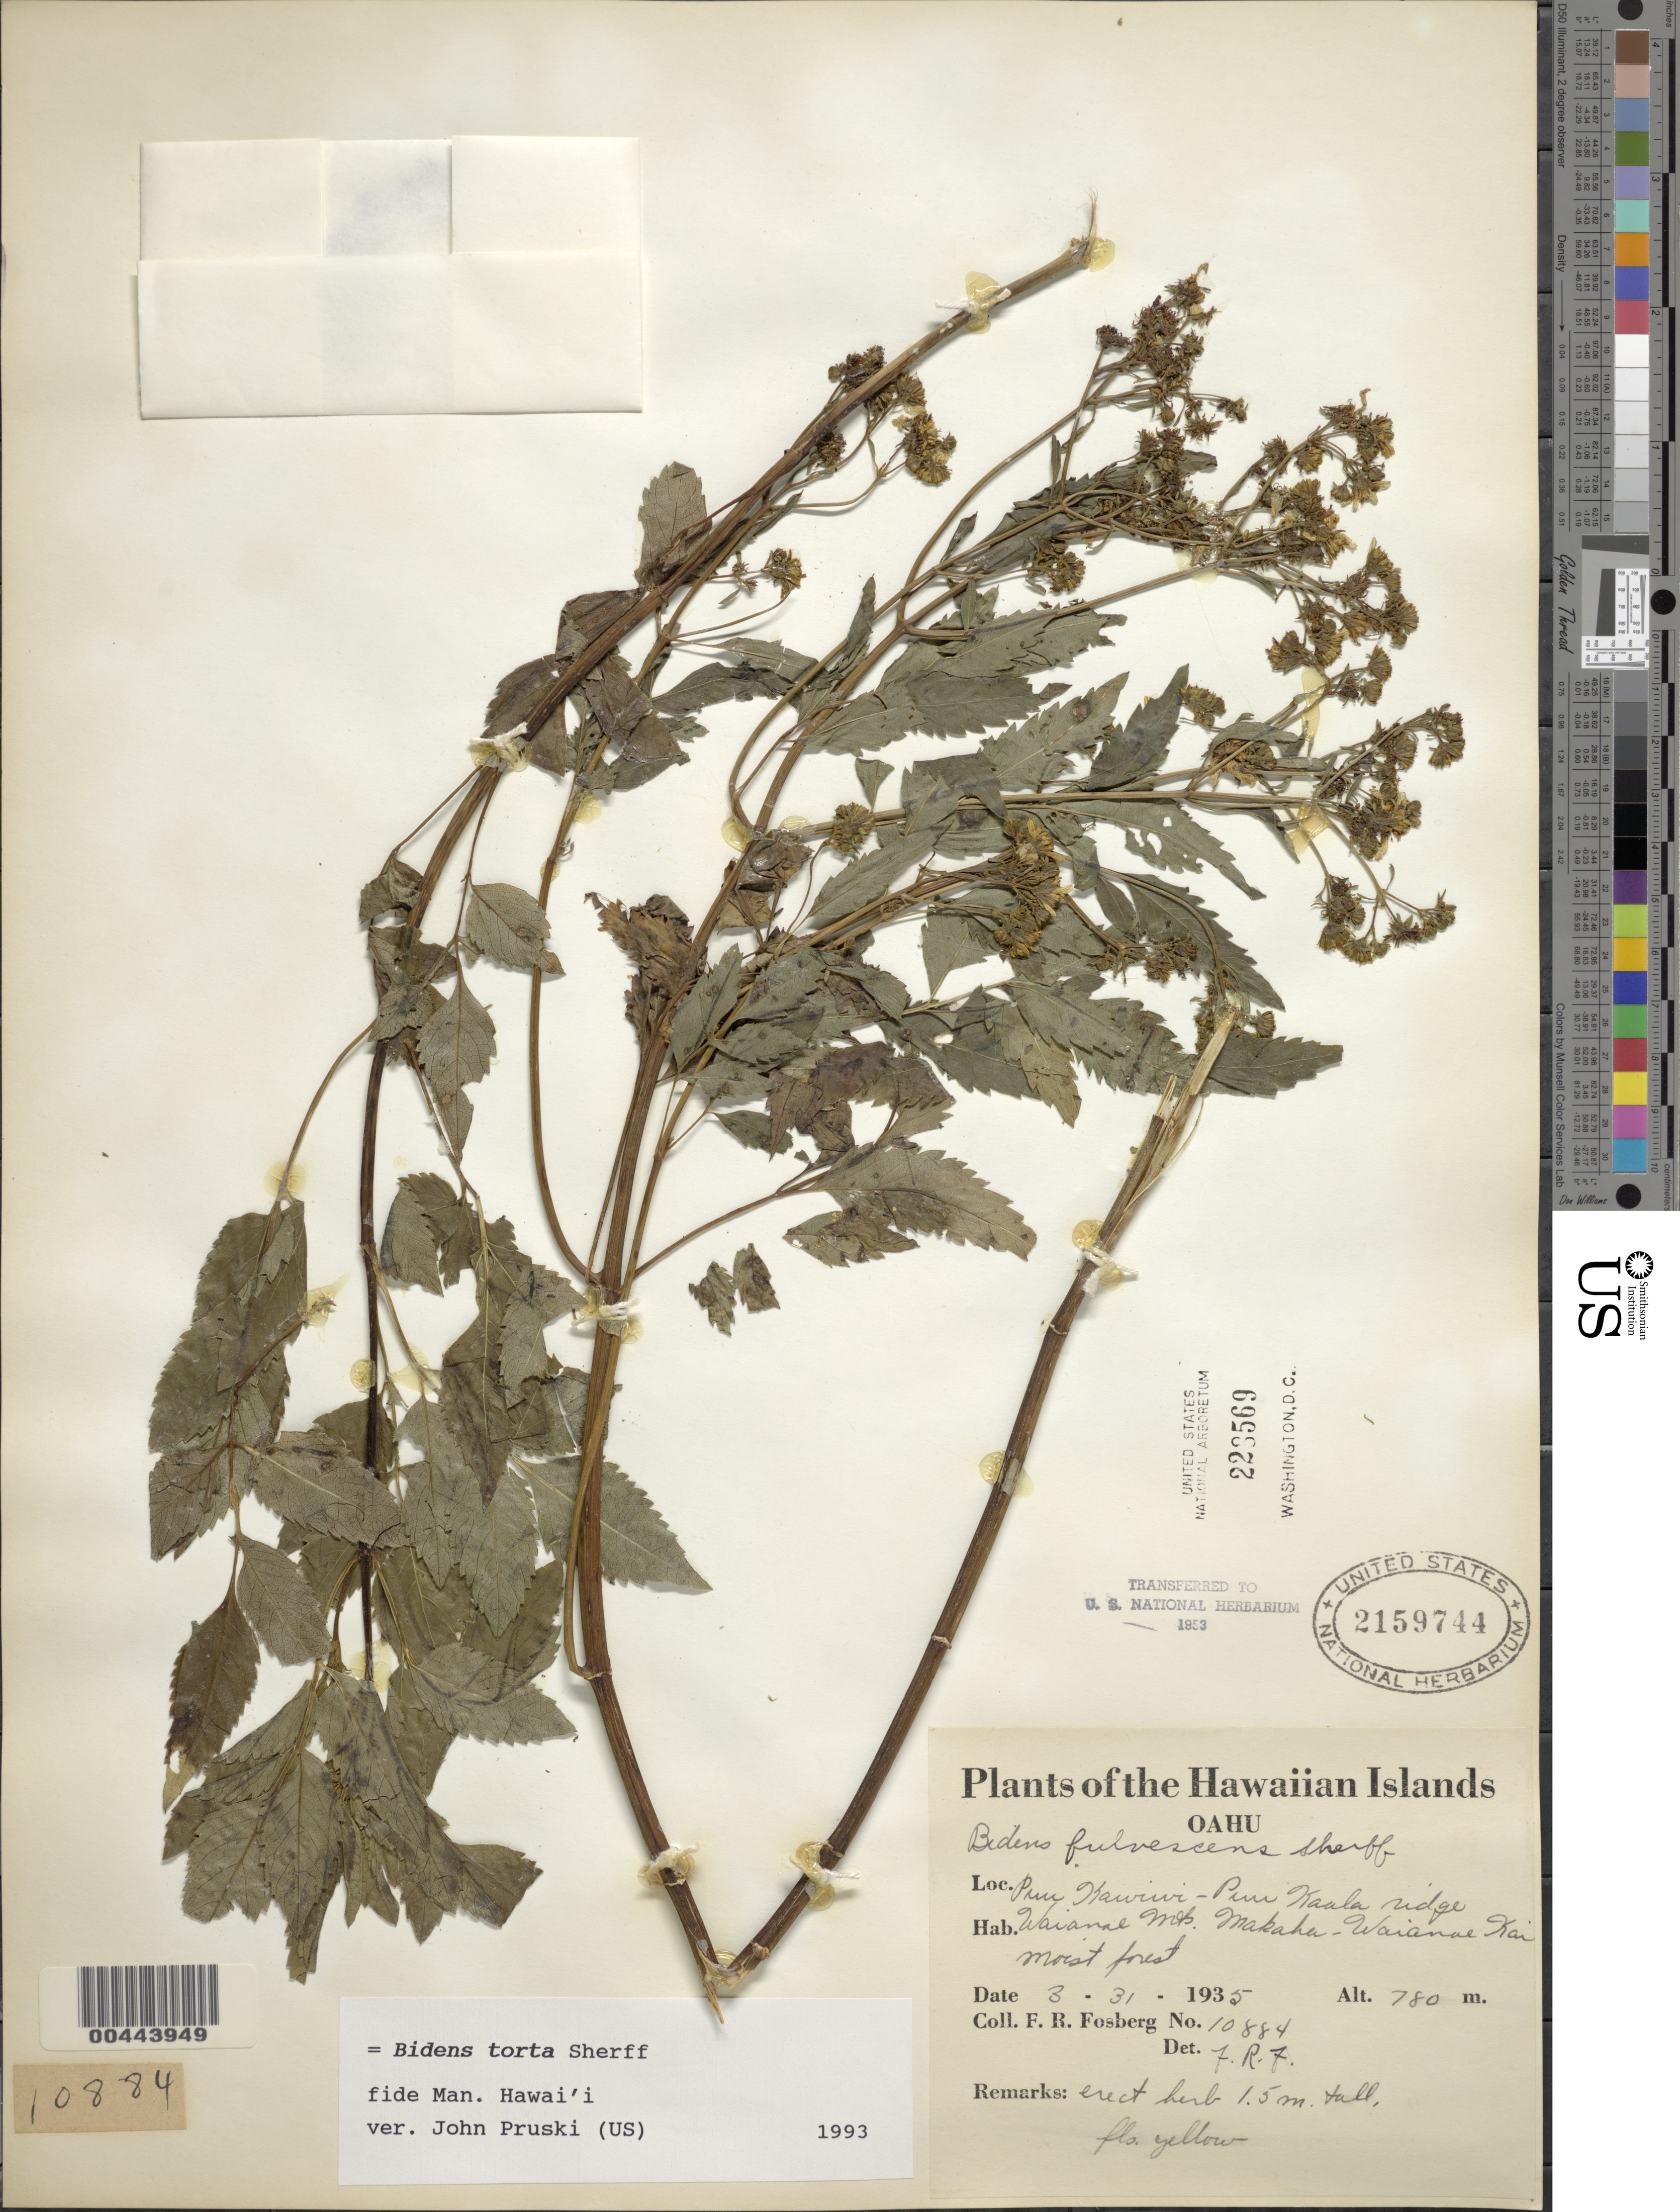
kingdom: Plantae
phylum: Tracheophyta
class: Magnoliopsida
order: Asterales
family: Asteraceae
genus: Bidens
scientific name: Bidens torta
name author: Sherff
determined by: Pruski, J. F.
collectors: F. R. Fosberg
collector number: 10884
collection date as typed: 31 Mar 1935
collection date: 1935-03-31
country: United States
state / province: Hawaii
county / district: Honolulu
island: Oahu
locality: Puu Kawiwi-Puu Kaala ridge, Waianae Mountains, Makaha-Waianae Kai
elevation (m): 780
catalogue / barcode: US 2159744